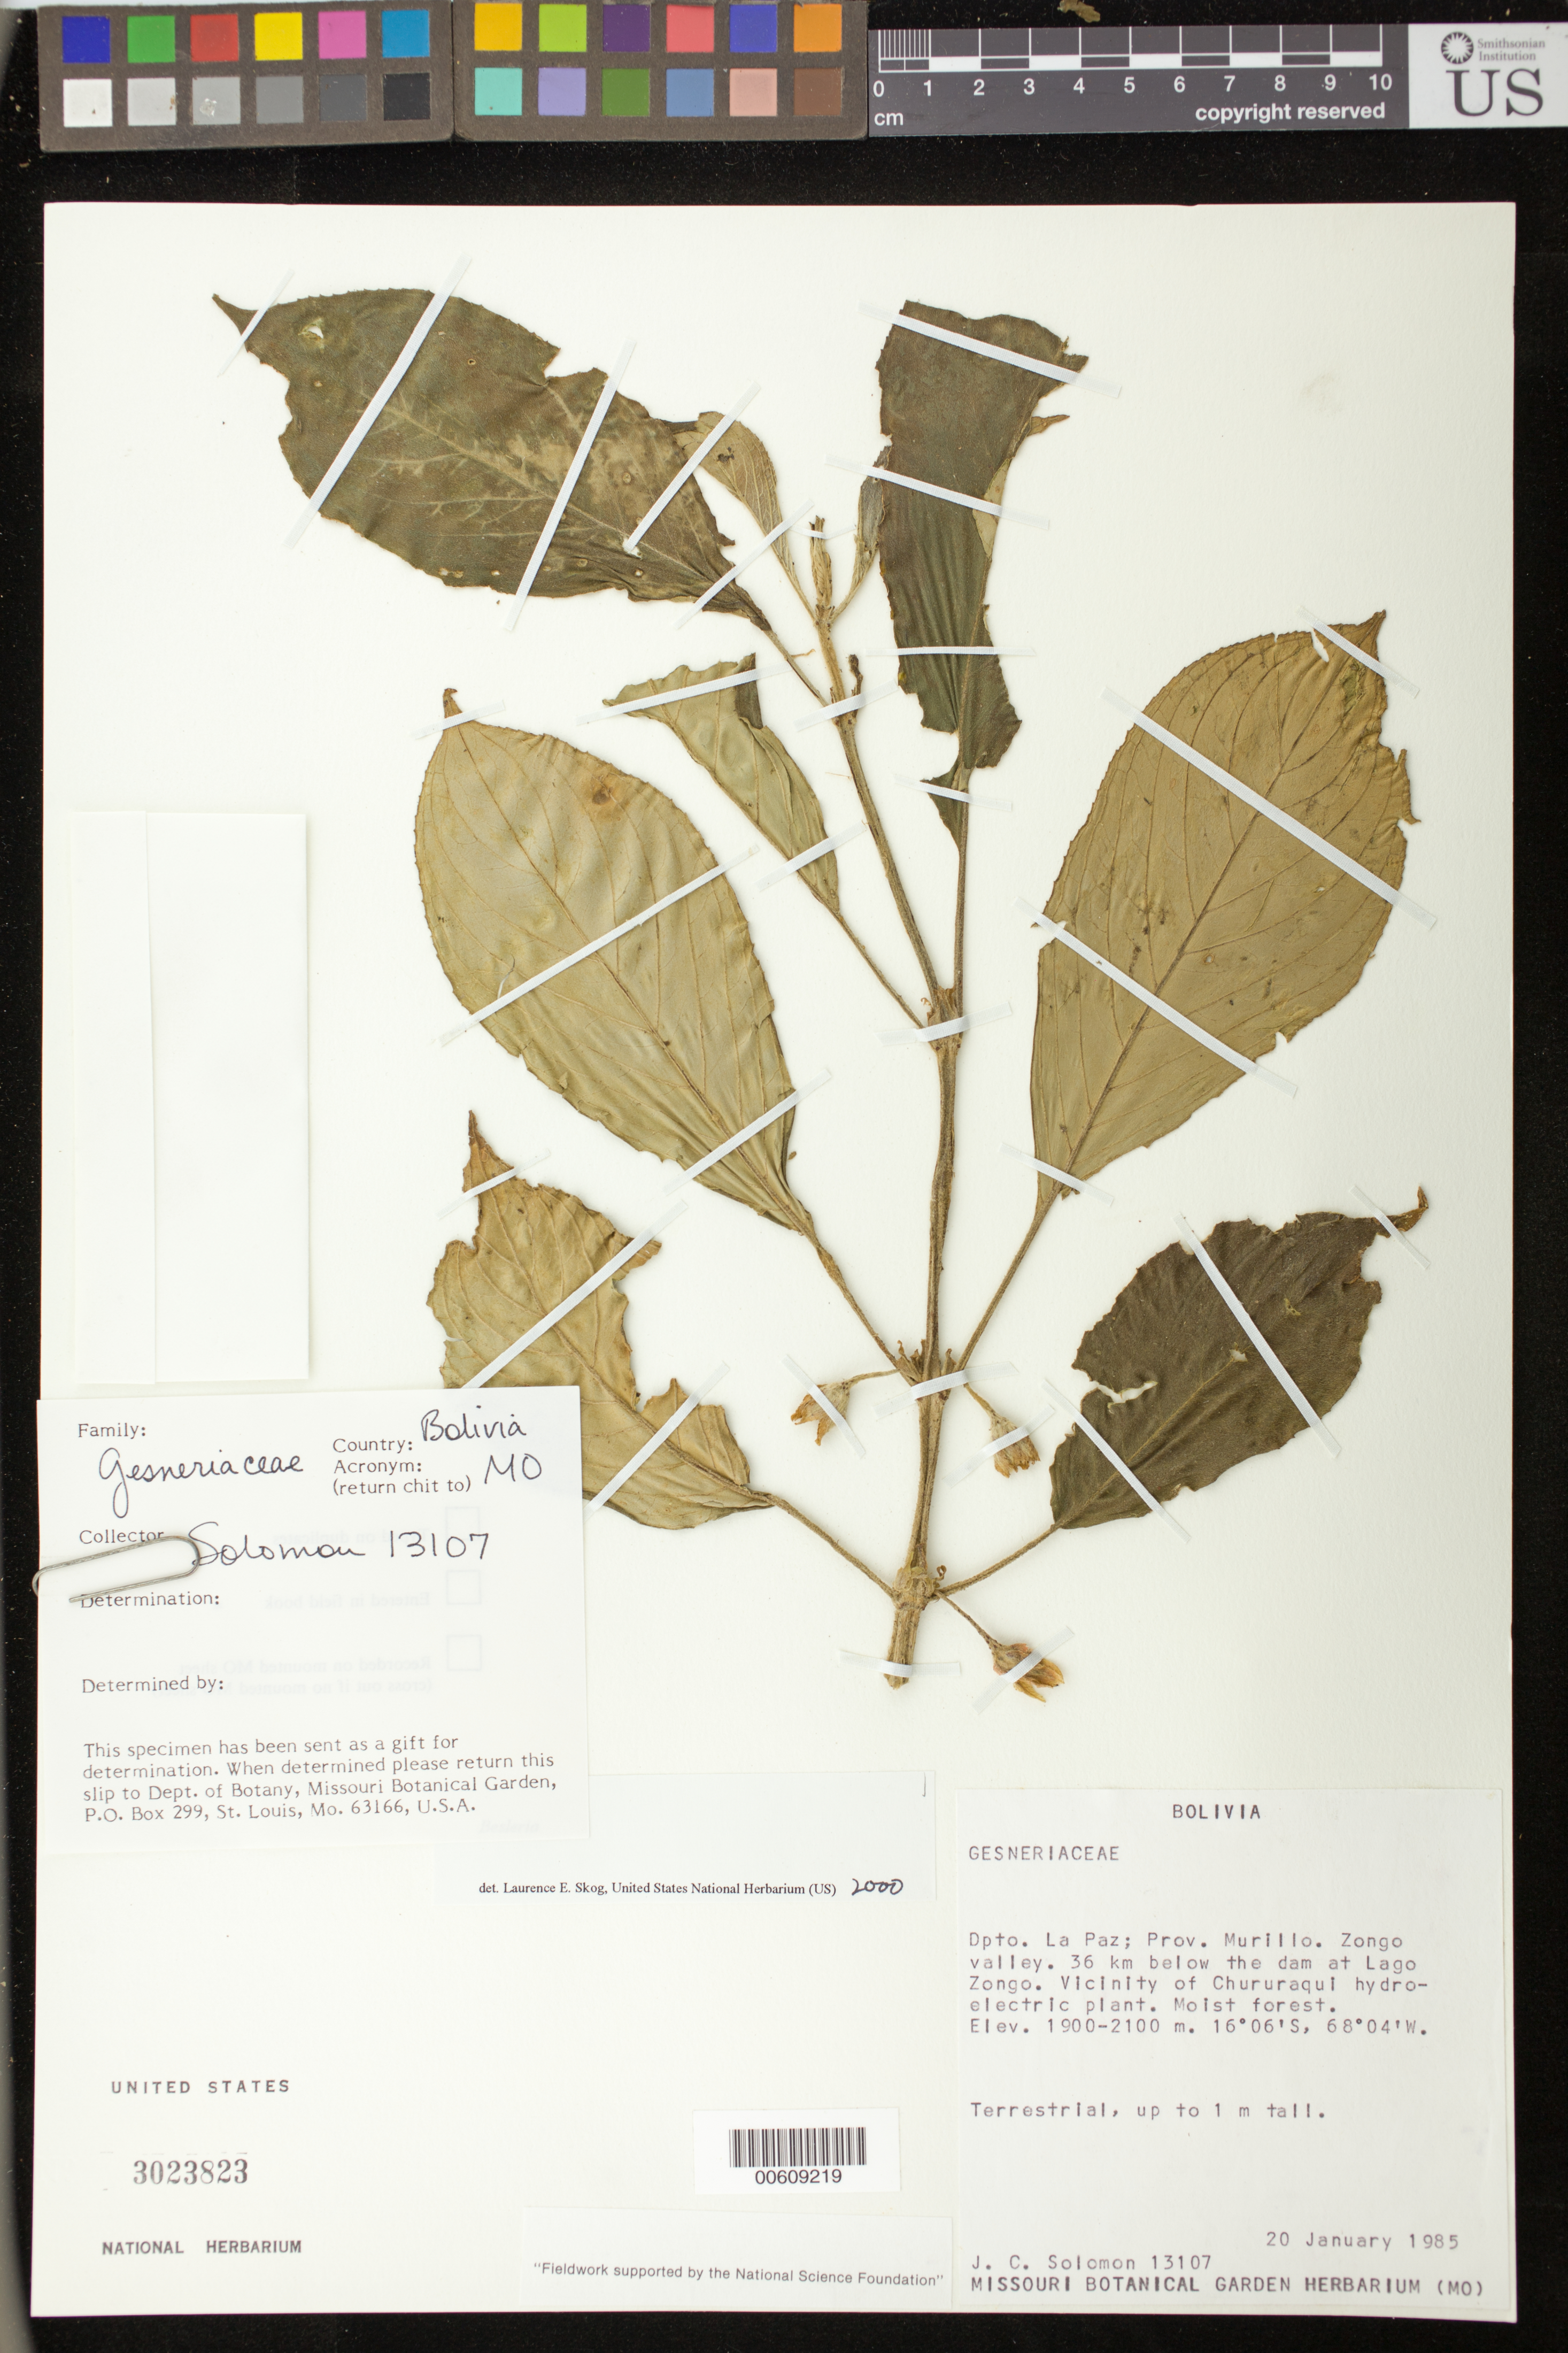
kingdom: Plantae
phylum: Tracheophyta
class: Magnoliopsida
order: Lamiales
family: Gesneriaceae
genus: Besleria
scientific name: Besleria sp.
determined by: Skog, Laurence E.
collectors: J. C. Solomon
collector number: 13107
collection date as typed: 20 Jan 1985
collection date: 1985-01-20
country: Bolivia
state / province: La Paz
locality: Prov. Murillo; Zongo valley, 36 km below the dam at Lago zongo, vicinity of Churuqui hydroelectric plant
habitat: Moist forest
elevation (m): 1900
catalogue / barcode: US 3023823